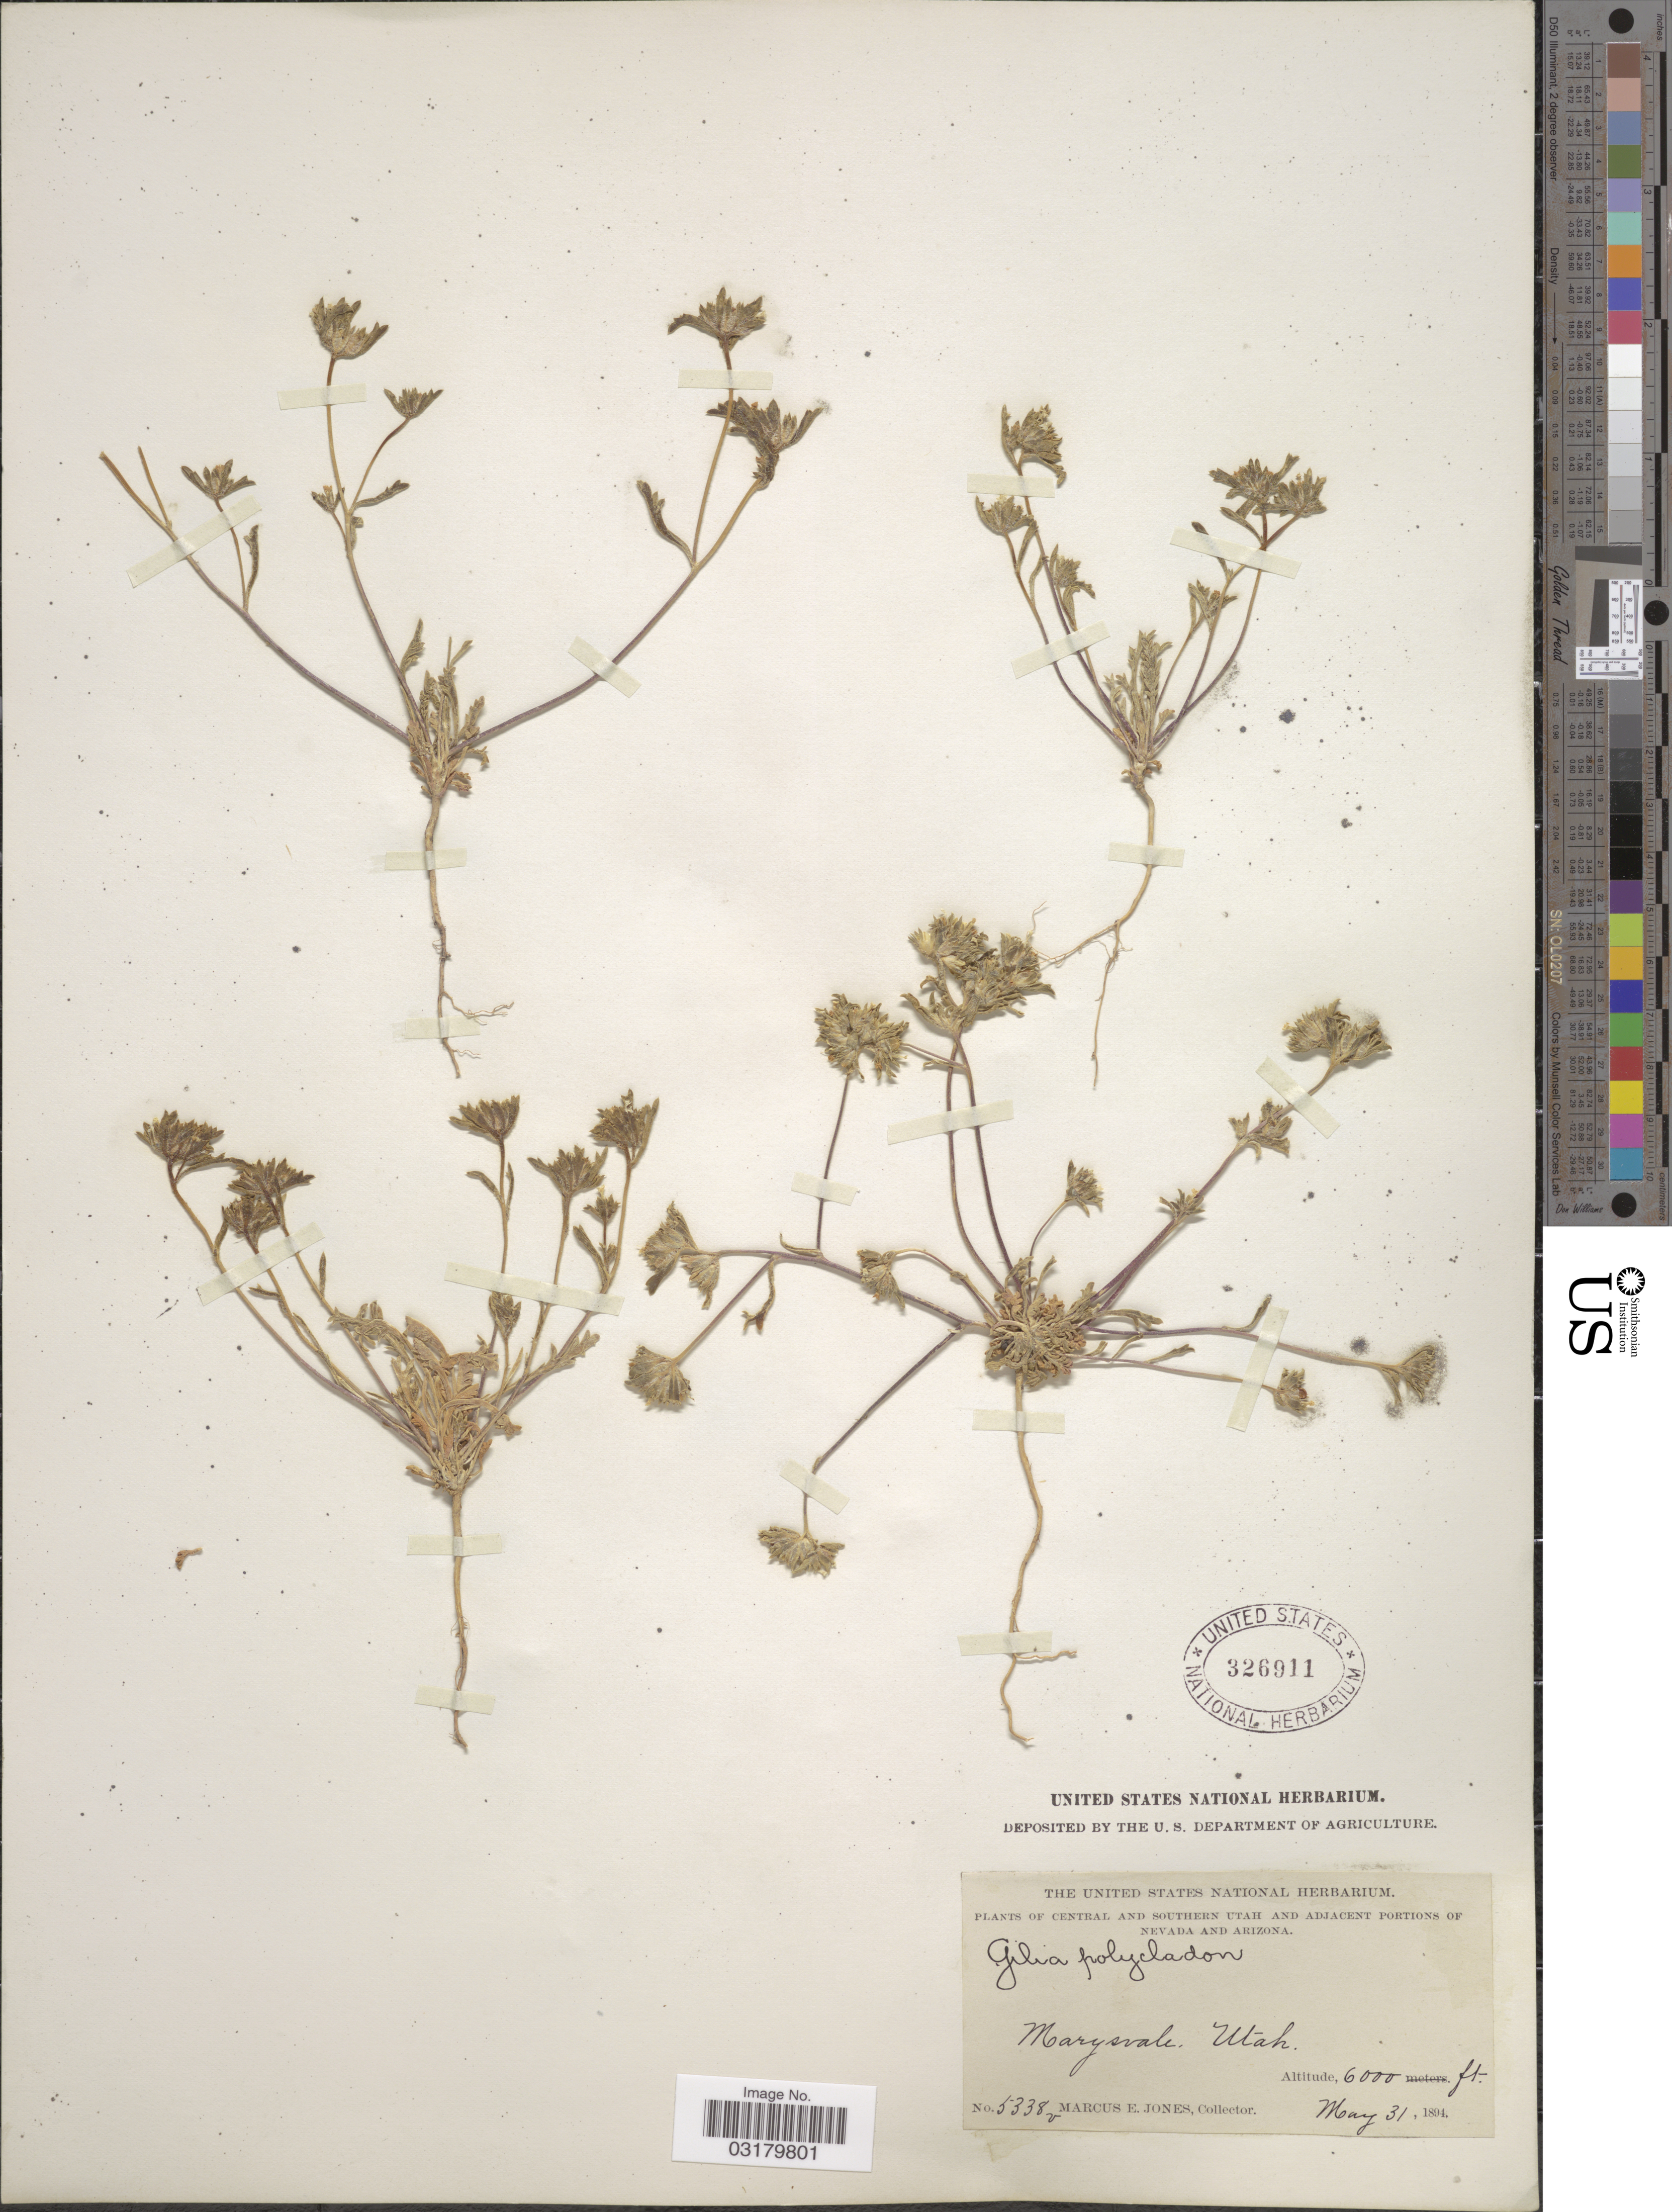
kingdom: Plantae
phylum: Tracheophyta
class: Magnoliopsida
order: Ericales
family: Polemoniaceae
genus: Ipomopsis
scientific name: Ipomopsis polycladon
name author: (Torr.) V.E. Grant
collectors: M. E. Jones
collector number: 5338v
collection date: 1894-05-31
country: United States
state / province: Utah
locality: Central and Southern Utah. Marysvale.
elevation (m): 1829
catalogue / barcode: US 326911